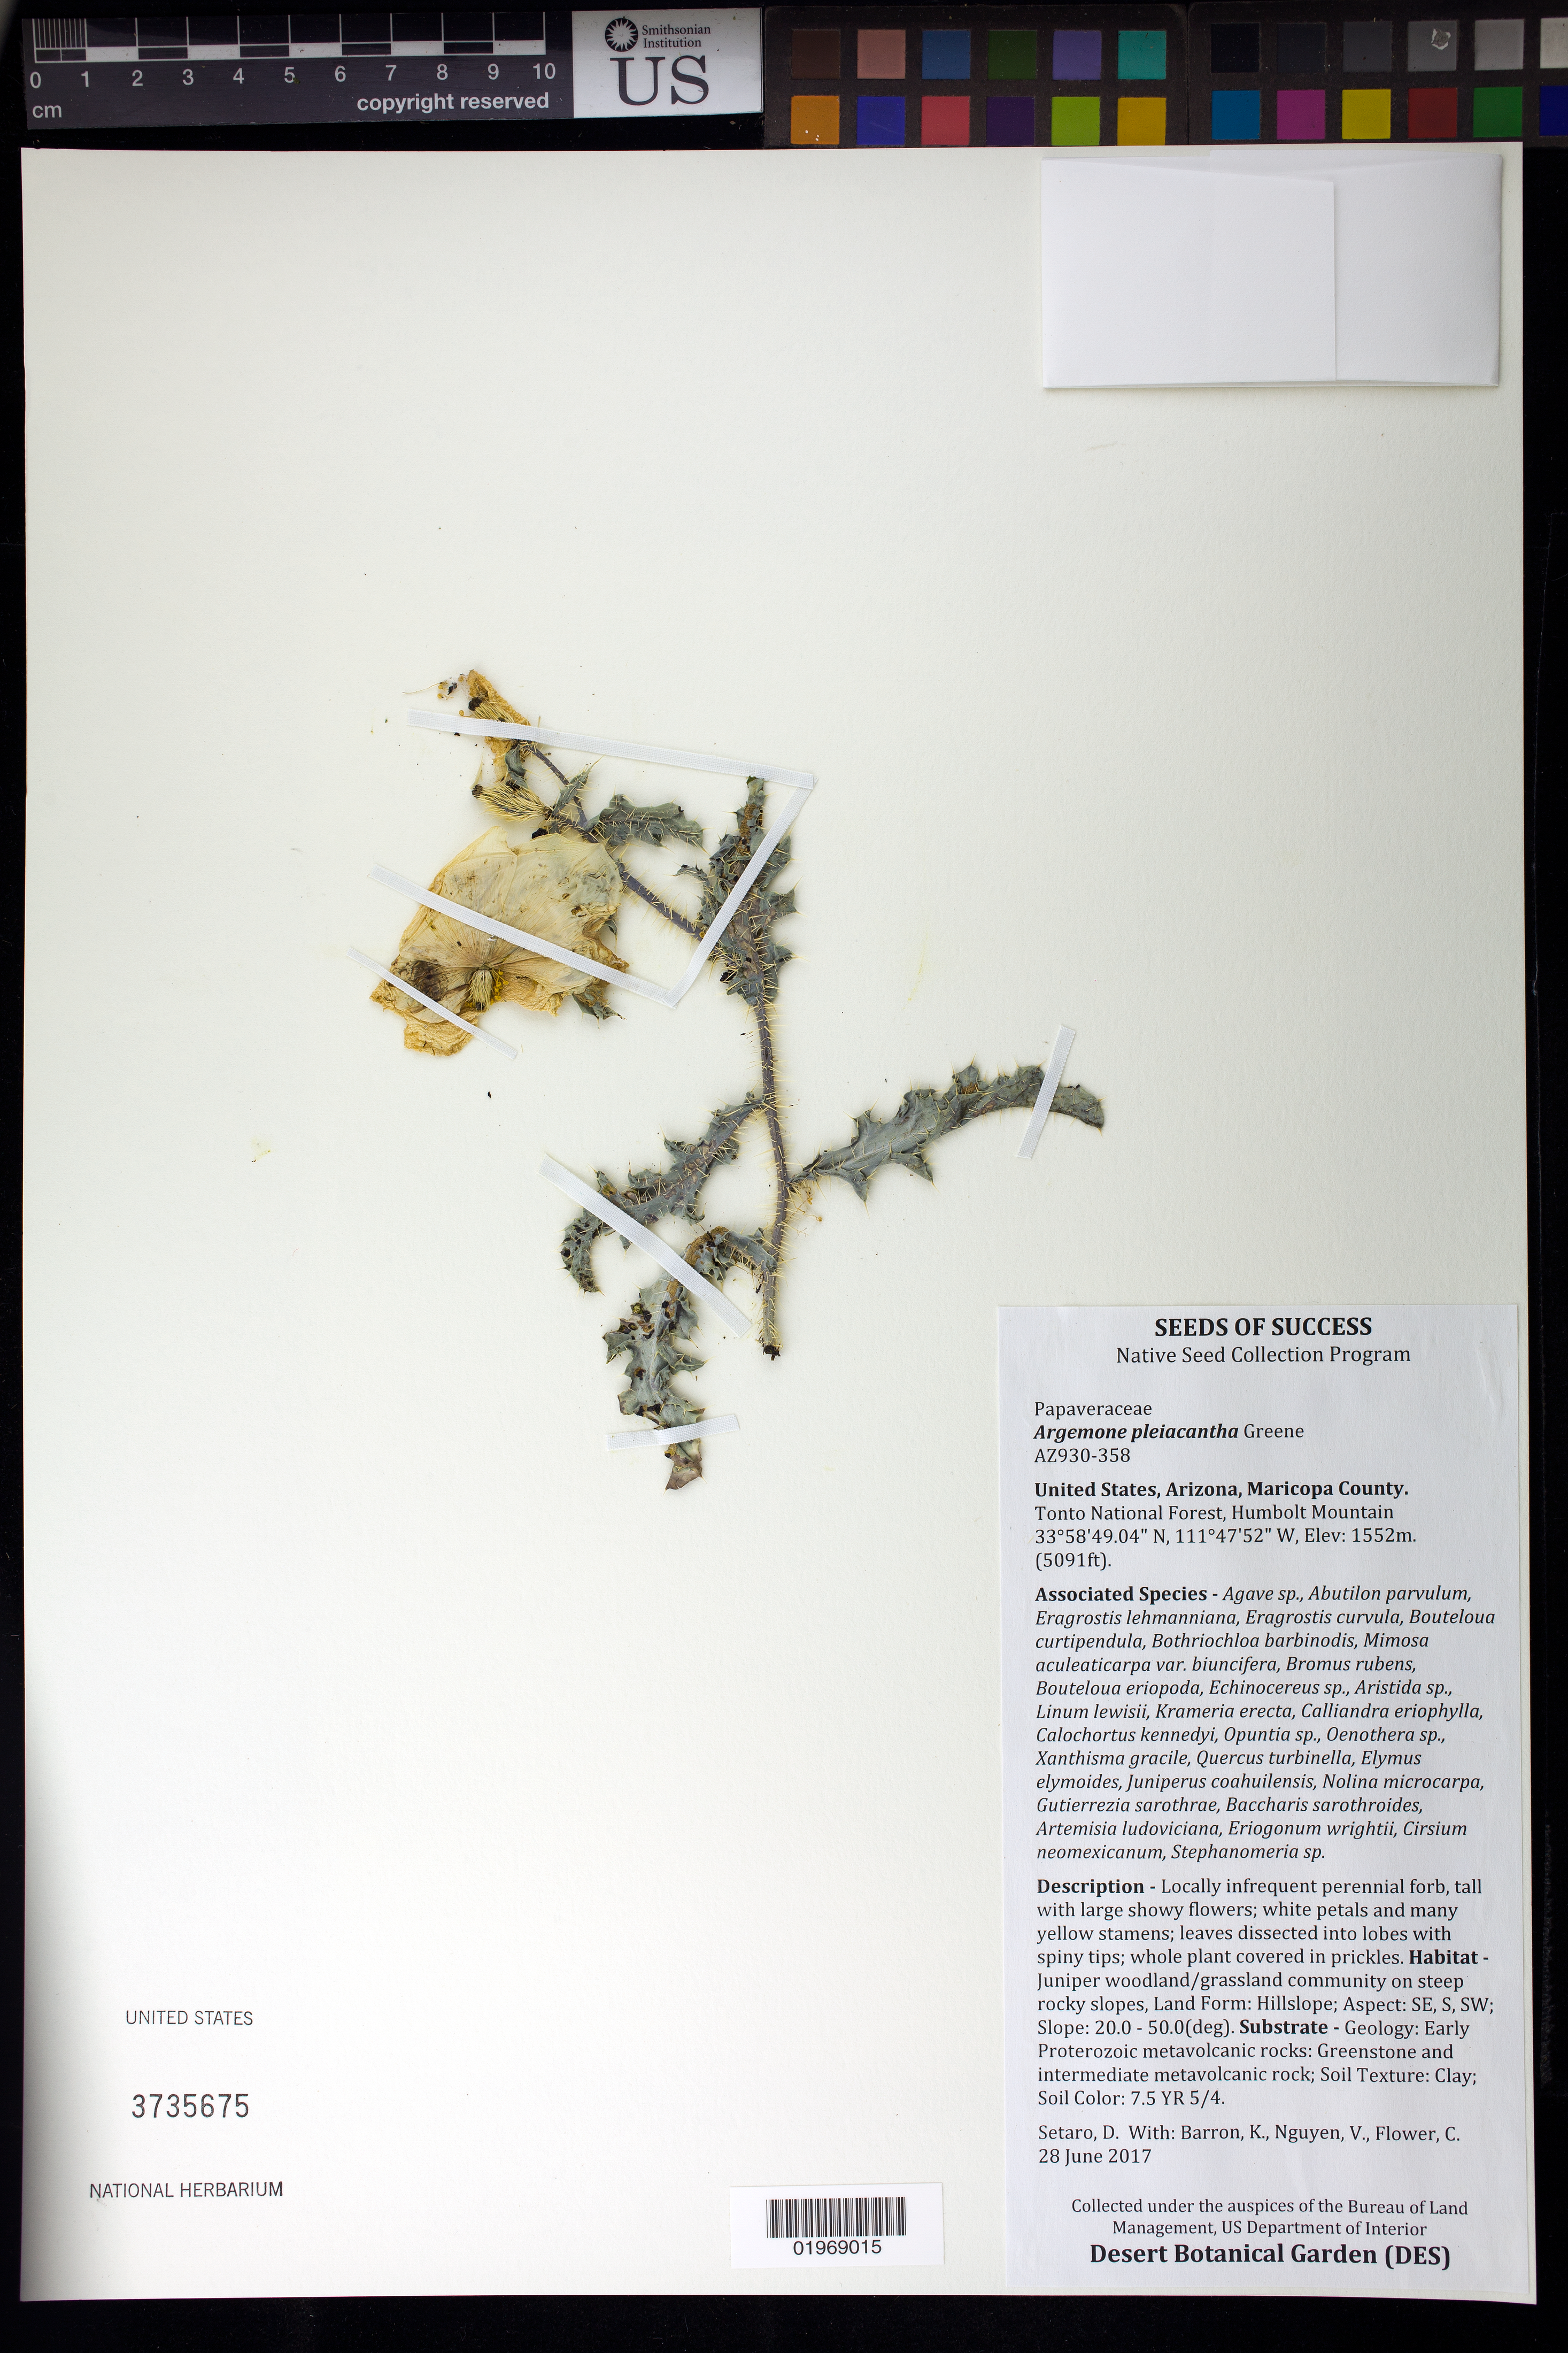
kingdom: Plantae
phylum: Tracheophyta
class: Magnoliopsida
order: Ranunculales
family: Papaveraceae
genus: Argemone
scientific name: Argemone pleiacantha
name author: Greene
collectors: D. Setaro, K. Barron, V. Nguyen & C. Flower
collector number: AZ930-358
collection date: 2017-06-28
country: United States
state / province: Arizona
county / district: Maricopa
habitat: Juniper woodland/grassland community on steep rocky slopes.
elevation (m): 1552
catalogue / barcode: US 3735675